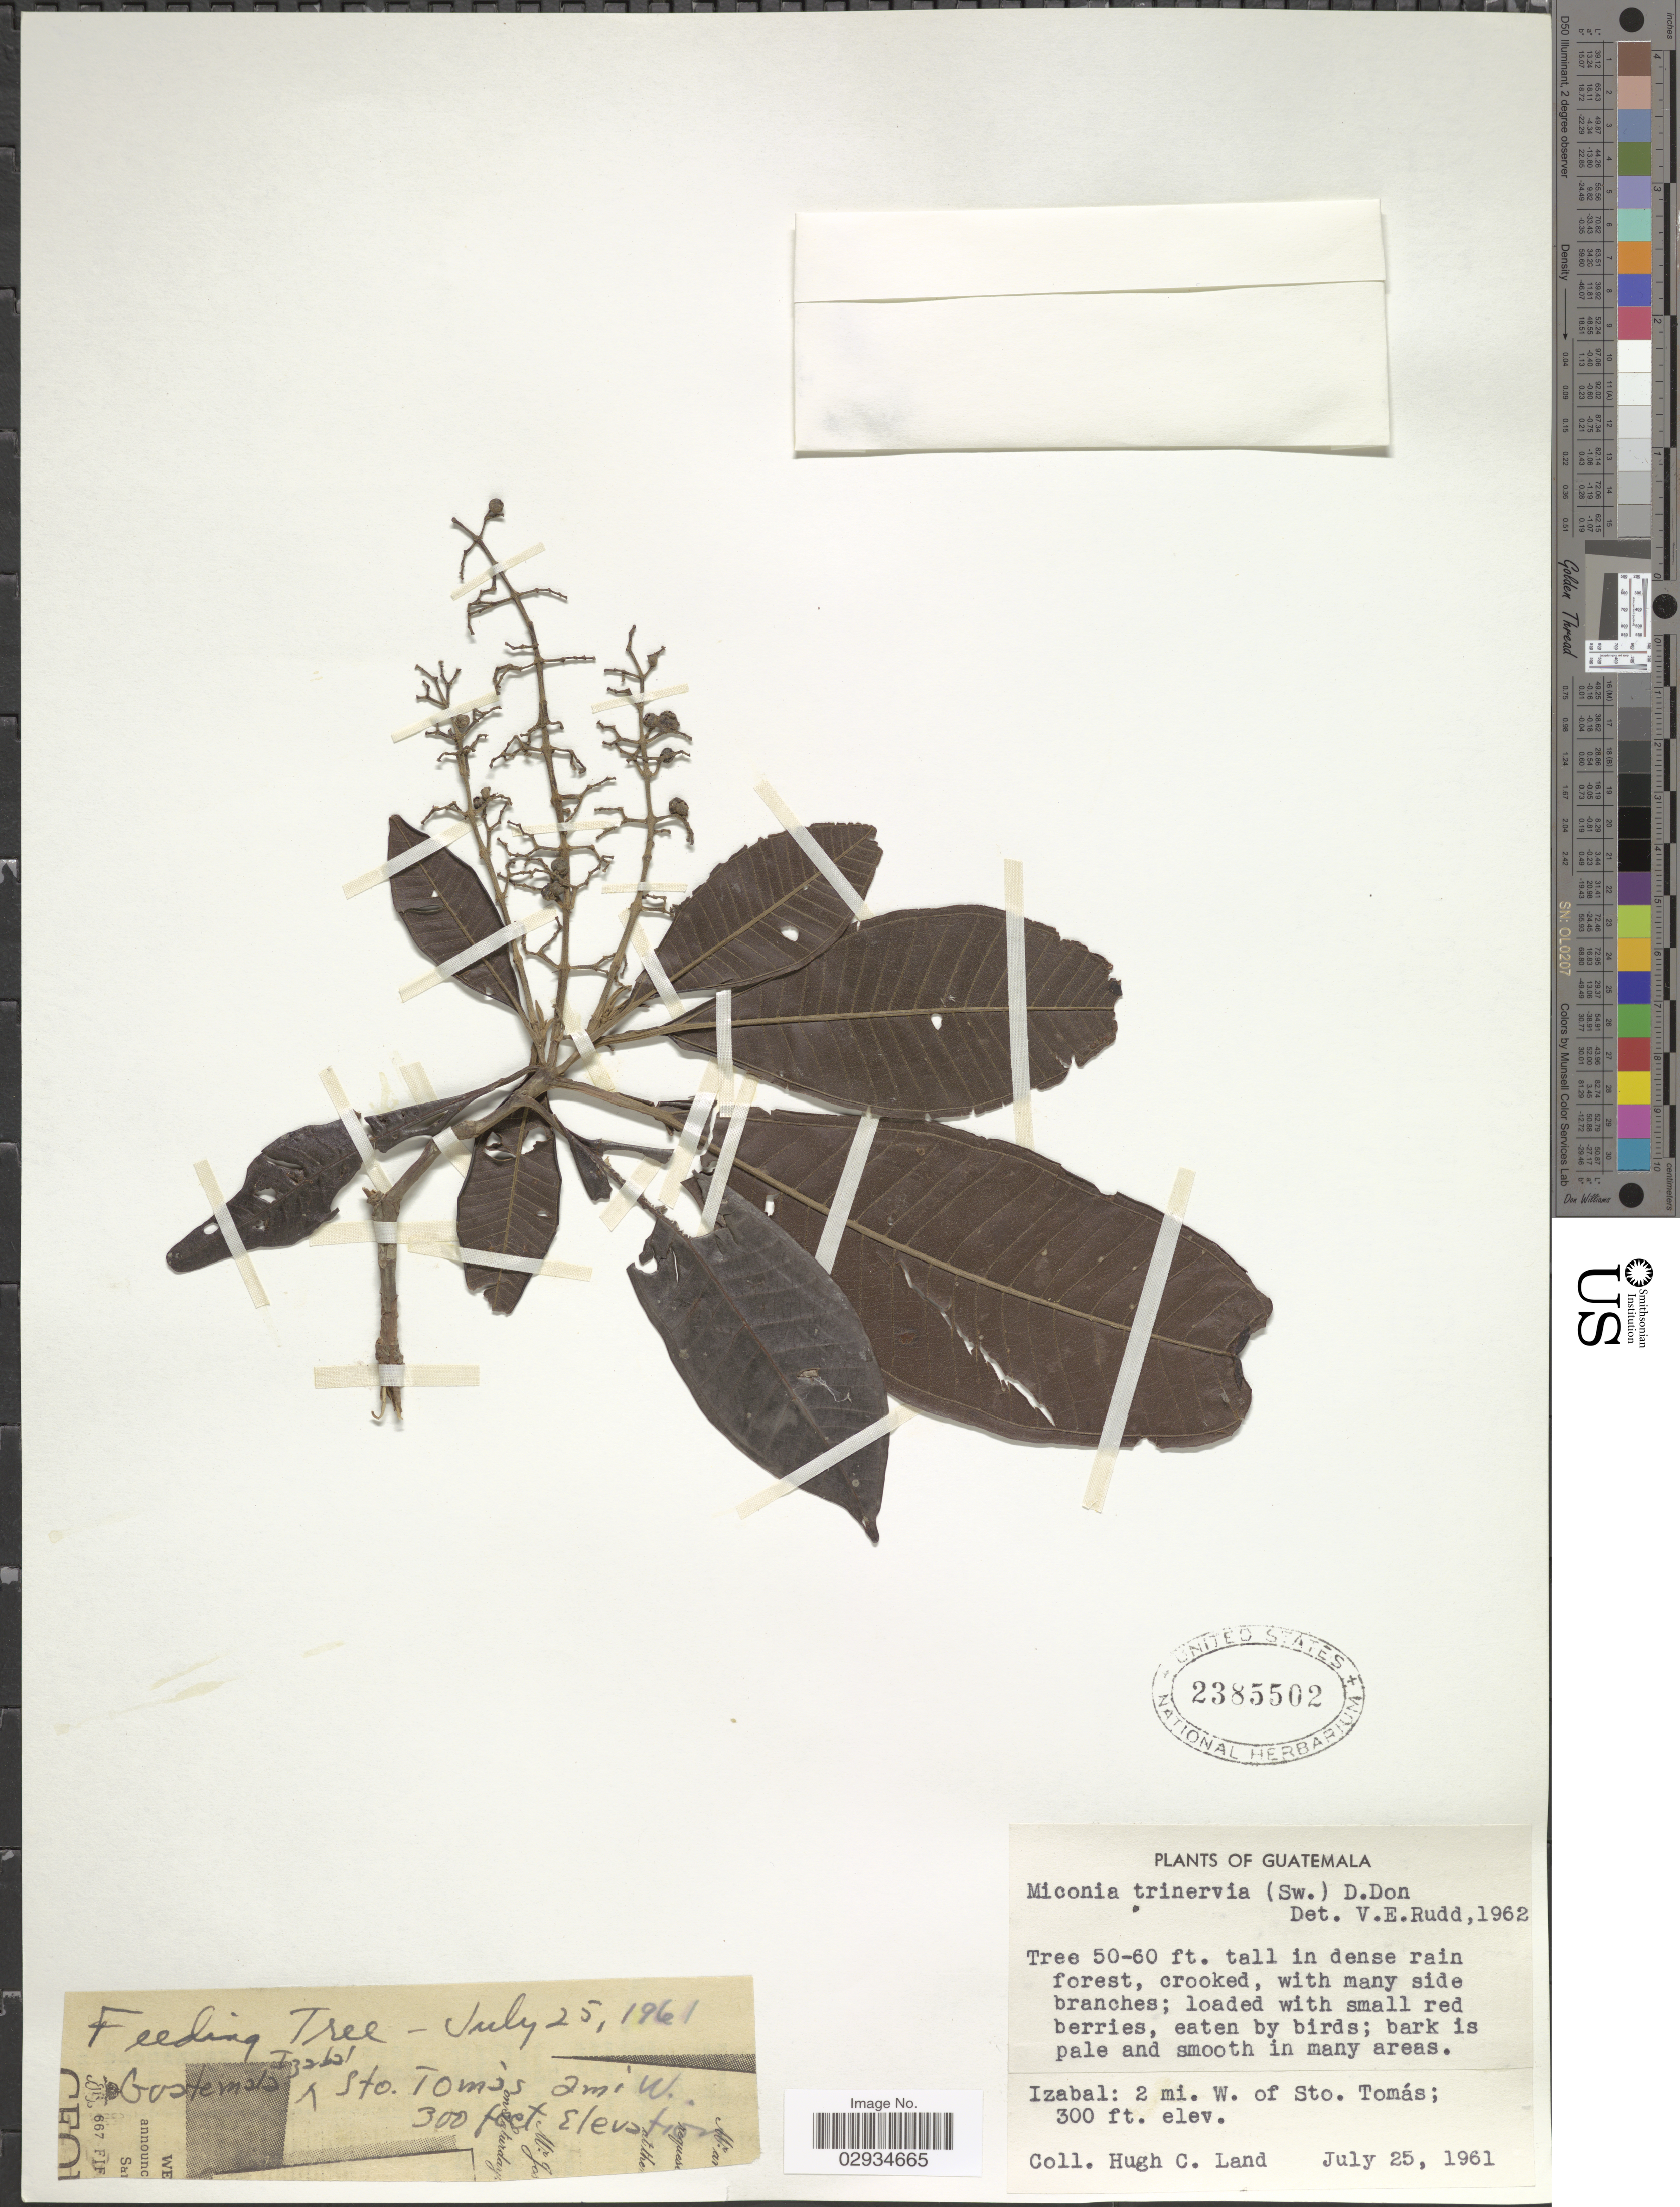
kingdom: Plantae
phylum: Tracheophyta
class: Magnoliopsida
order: Myrtales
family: Melastomataceae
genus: Miconia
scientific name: Miconia trinervia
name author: (Sw.) D. Don ex Loudon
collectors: H. Land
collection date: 1961-07-25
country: Guatemala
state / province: Izabal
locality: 2 mi. W. of Sto. Tomás.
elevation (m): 91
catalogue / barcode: US 2385502